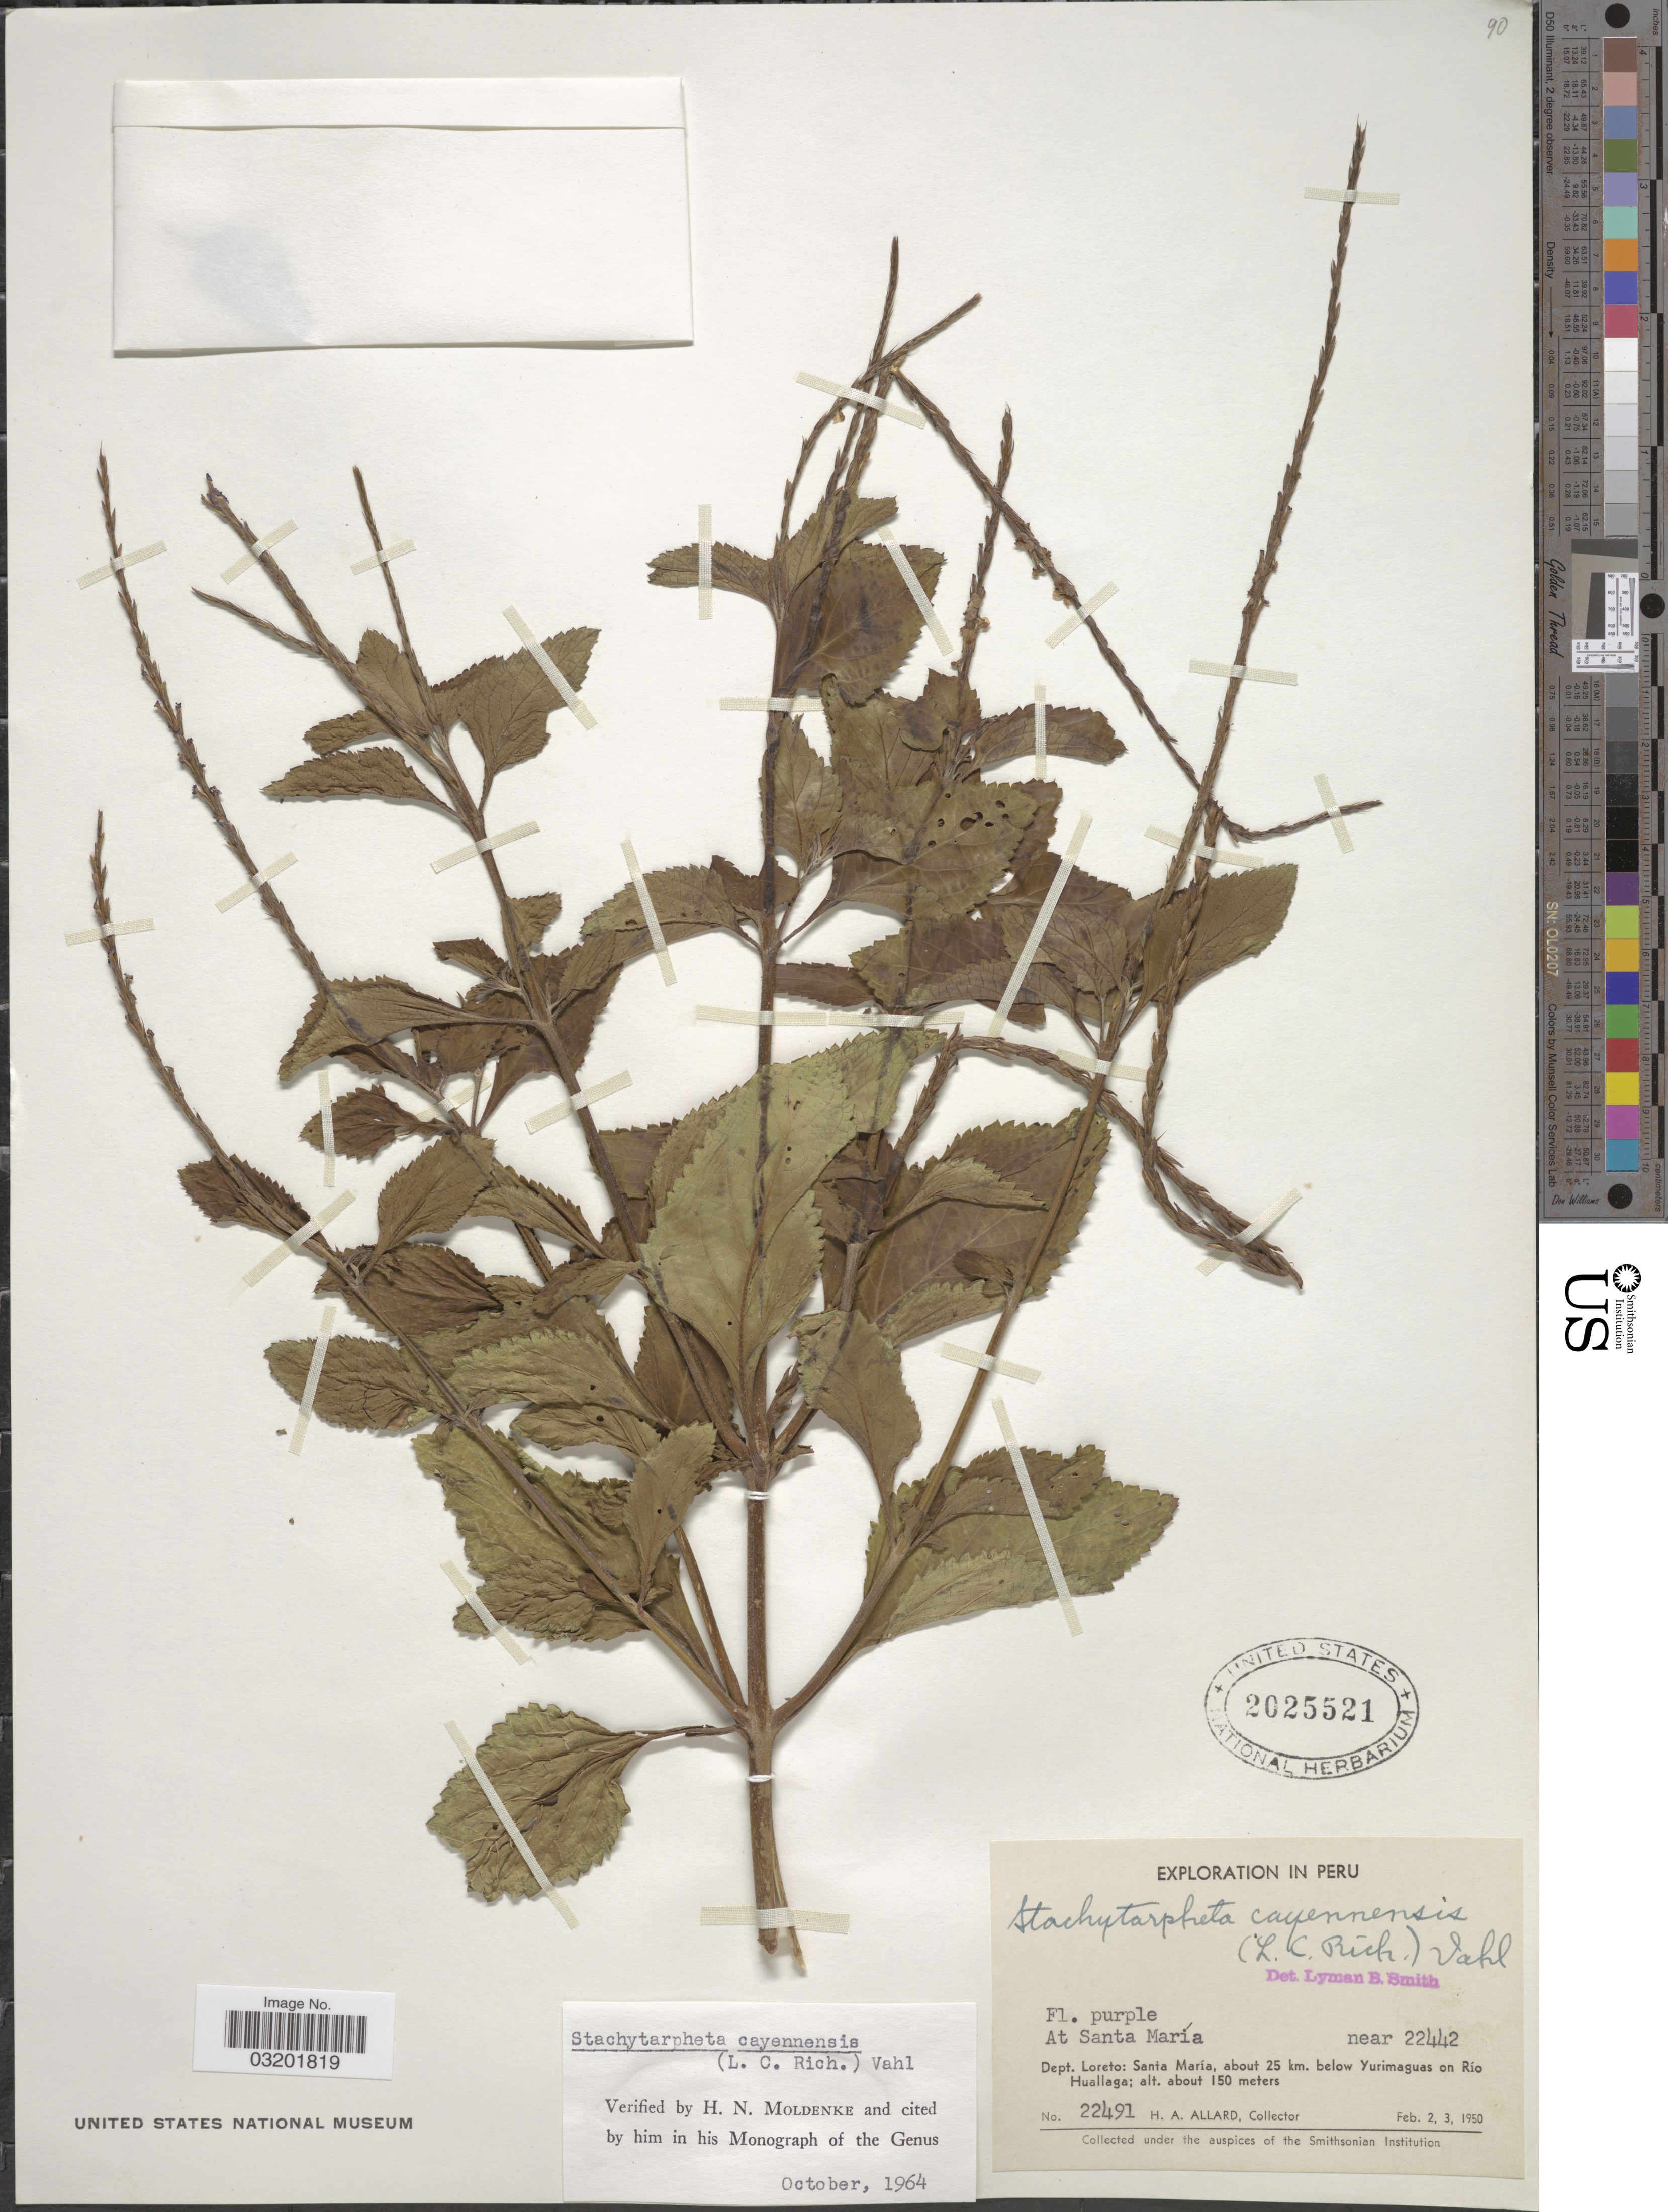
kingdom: Plantae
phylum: Tracheophyta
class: Magnoliopsida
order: Lamiales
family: Verbenaceae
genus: Stachytarpheta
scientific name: Stachytarpheta cayennensis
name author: (Rich.) Vahl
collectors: H. A. Allard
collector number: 22491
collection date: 1950-02-02/1950-02-03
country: Peru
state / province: Loreto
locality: Santa María, about 25 km. below Yurimaguas on Río Huallaga.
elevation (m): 150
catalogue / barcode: US 2025521